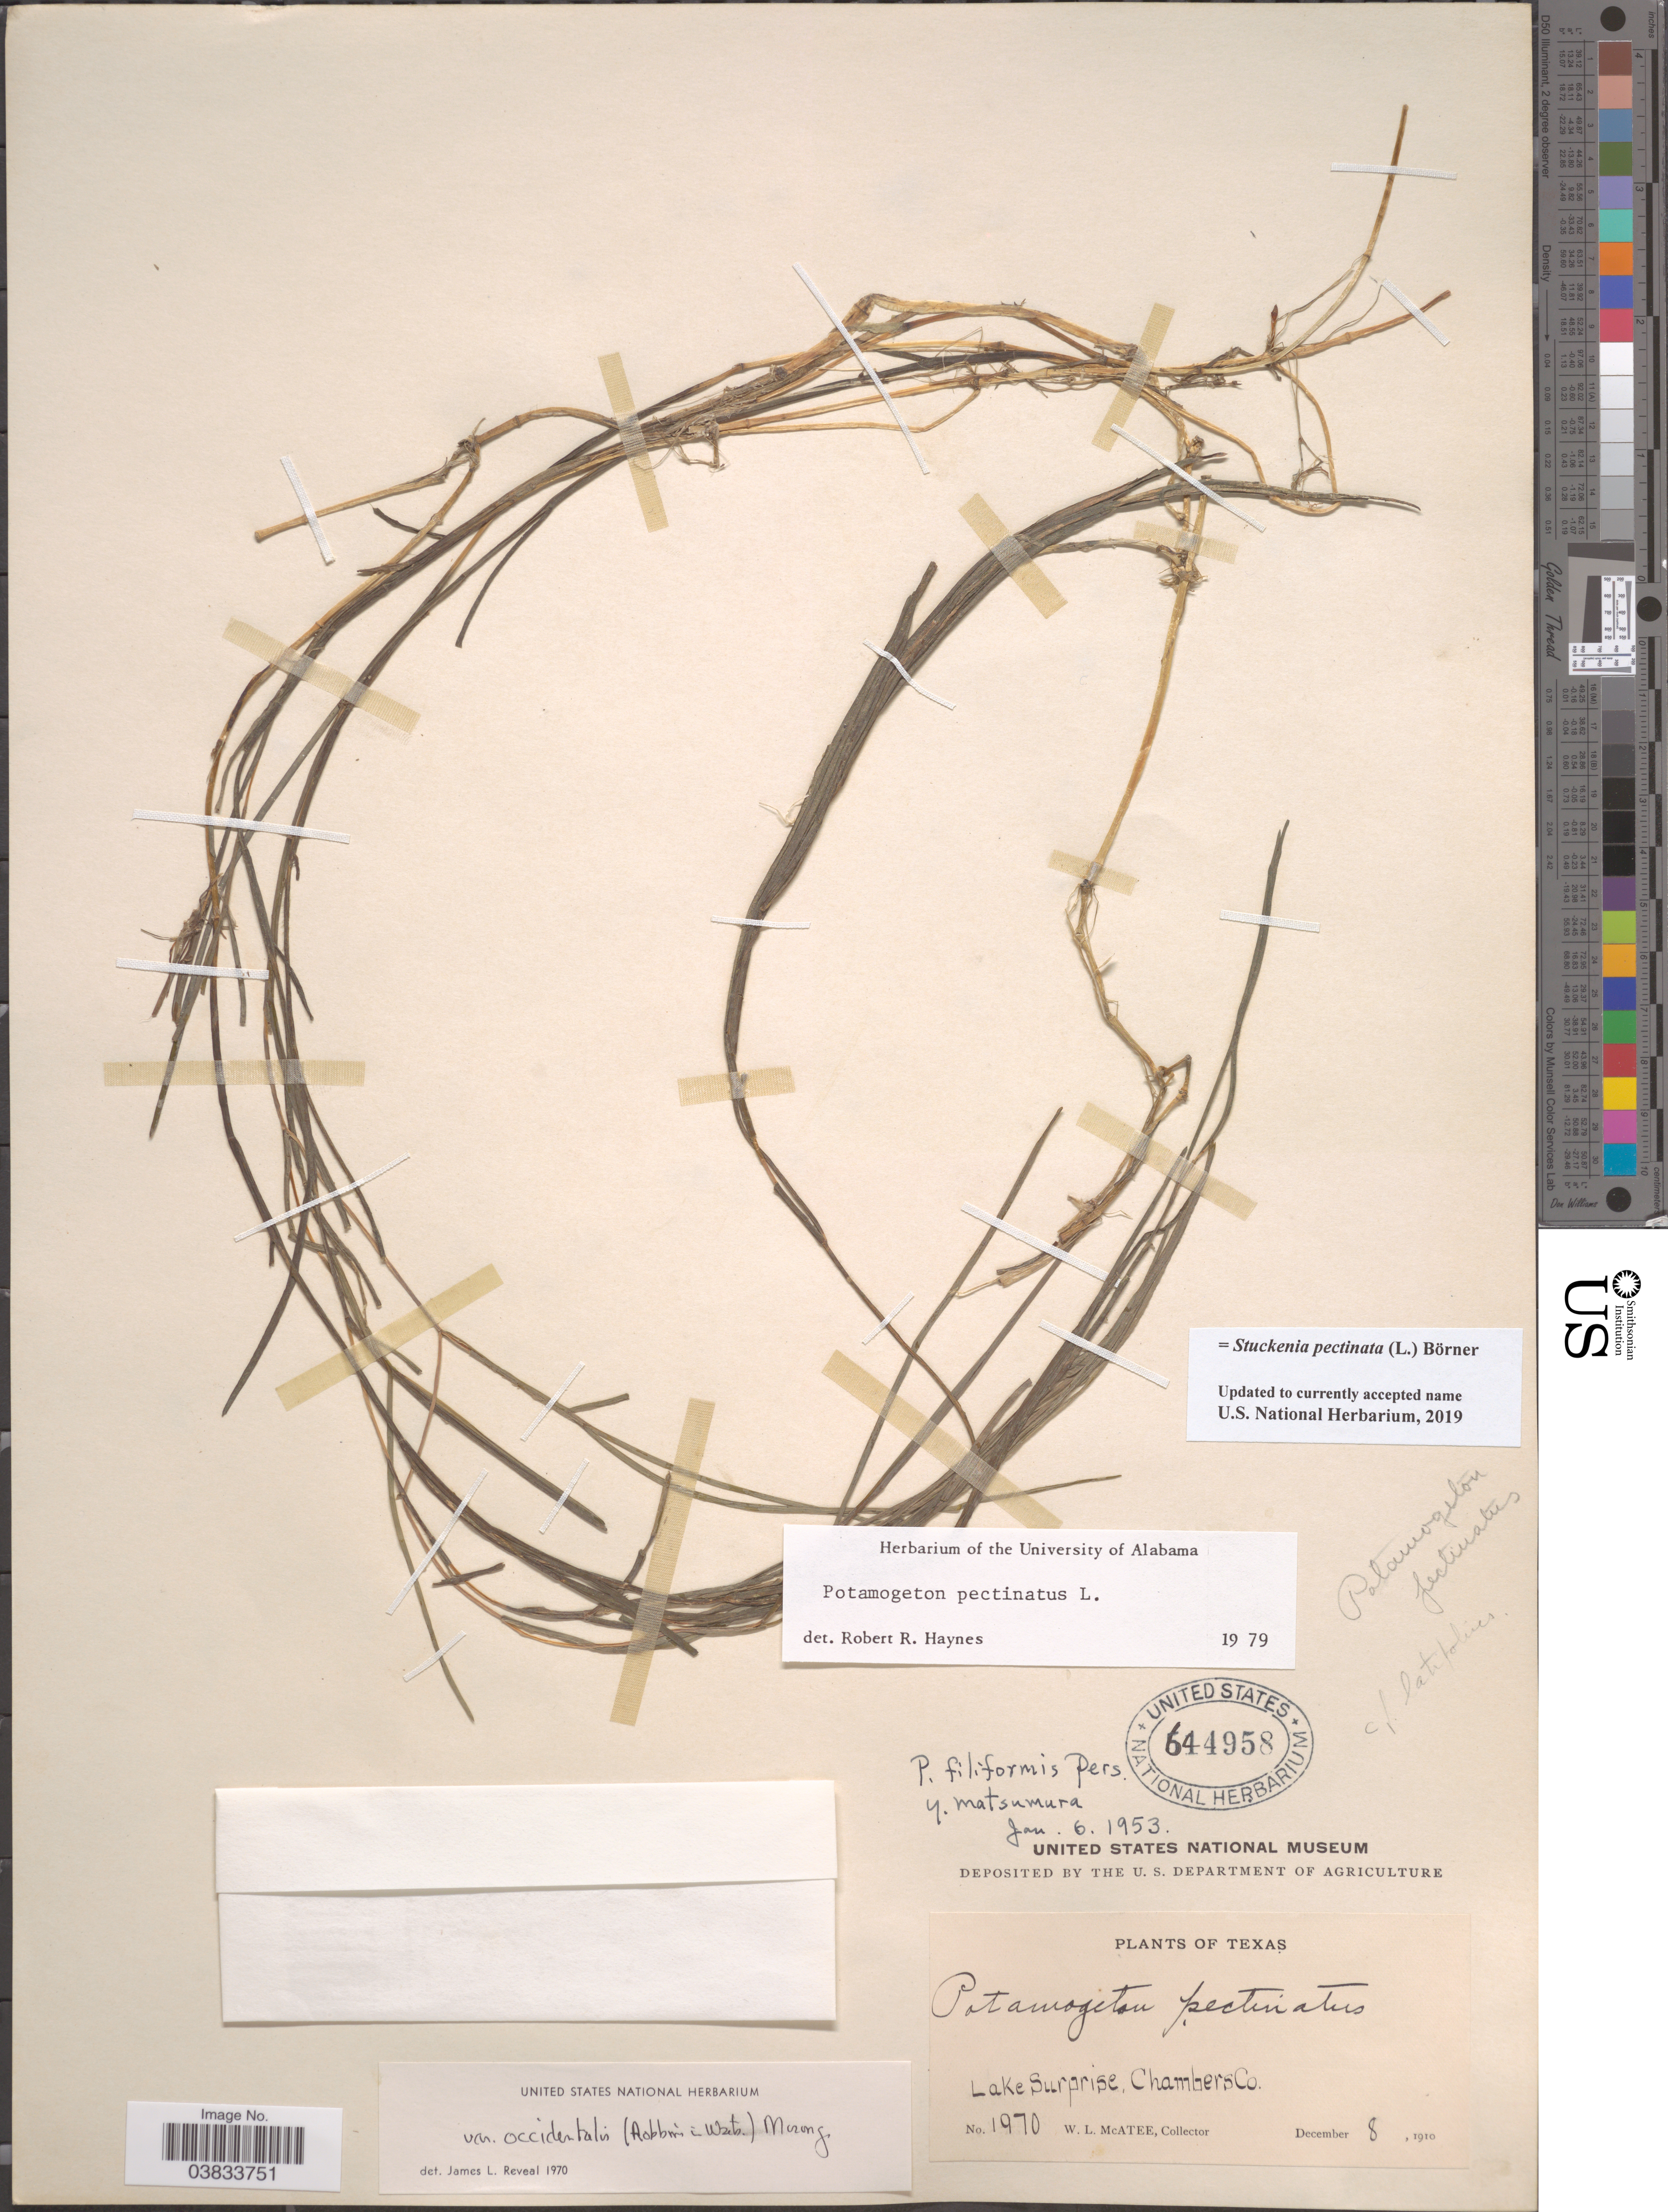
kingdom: Plantae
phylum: Tracheophyta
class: Liliopsida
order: Alismatales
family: Potamogetonaceae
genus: Stuckenia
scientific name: Stuckenia pectinata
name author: (L.) Börner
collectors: W. McAtee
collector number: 1970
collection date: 1910-12-08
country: United States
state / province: Texas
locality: Lake Surprise, Chambers Co.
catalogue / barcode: US 644958